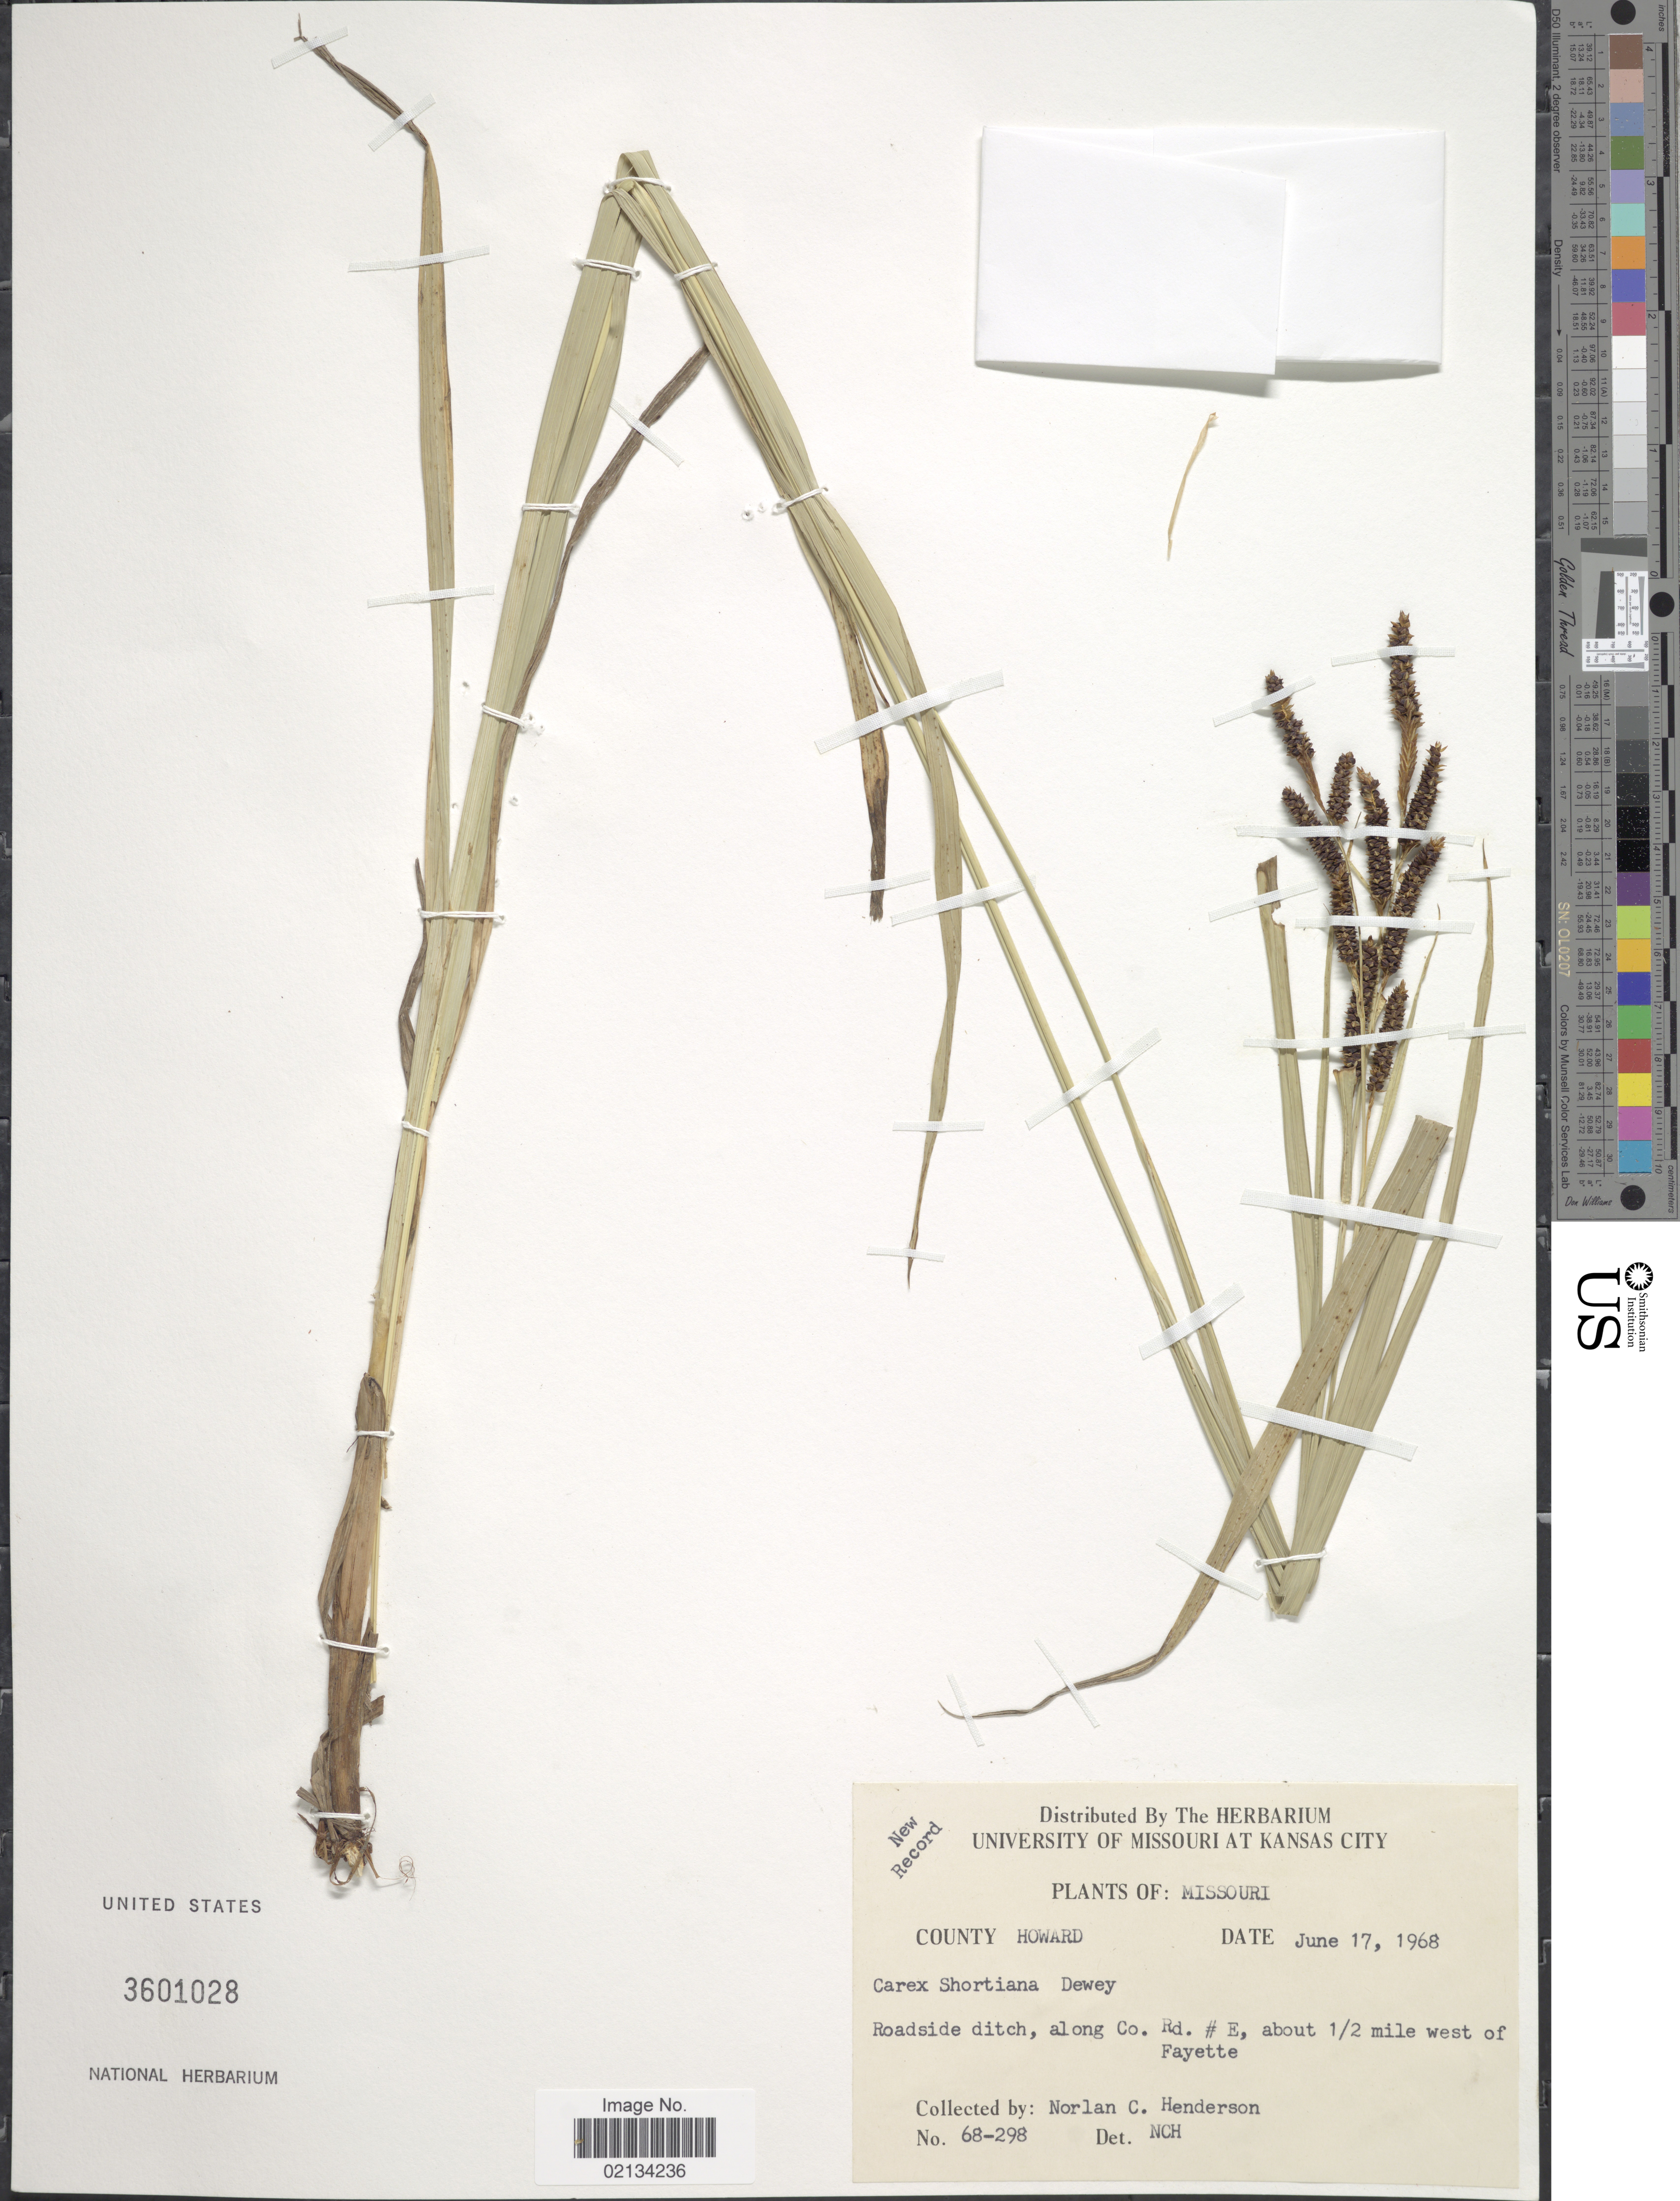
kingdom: Plantae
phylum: Tracheophyta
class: Liliopsida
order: Poales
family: Cyperaceae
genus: Carex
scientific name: Carex shortiana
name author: Dewey & Torr.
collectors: N. C. Henderson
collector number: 68-298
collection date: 1968-06-17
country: United States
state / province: Missouri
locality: County Howard, , roadside ditch, along Co. Rd. #E, about 1/2 mile west of Fayette.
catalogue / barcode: US 3601028